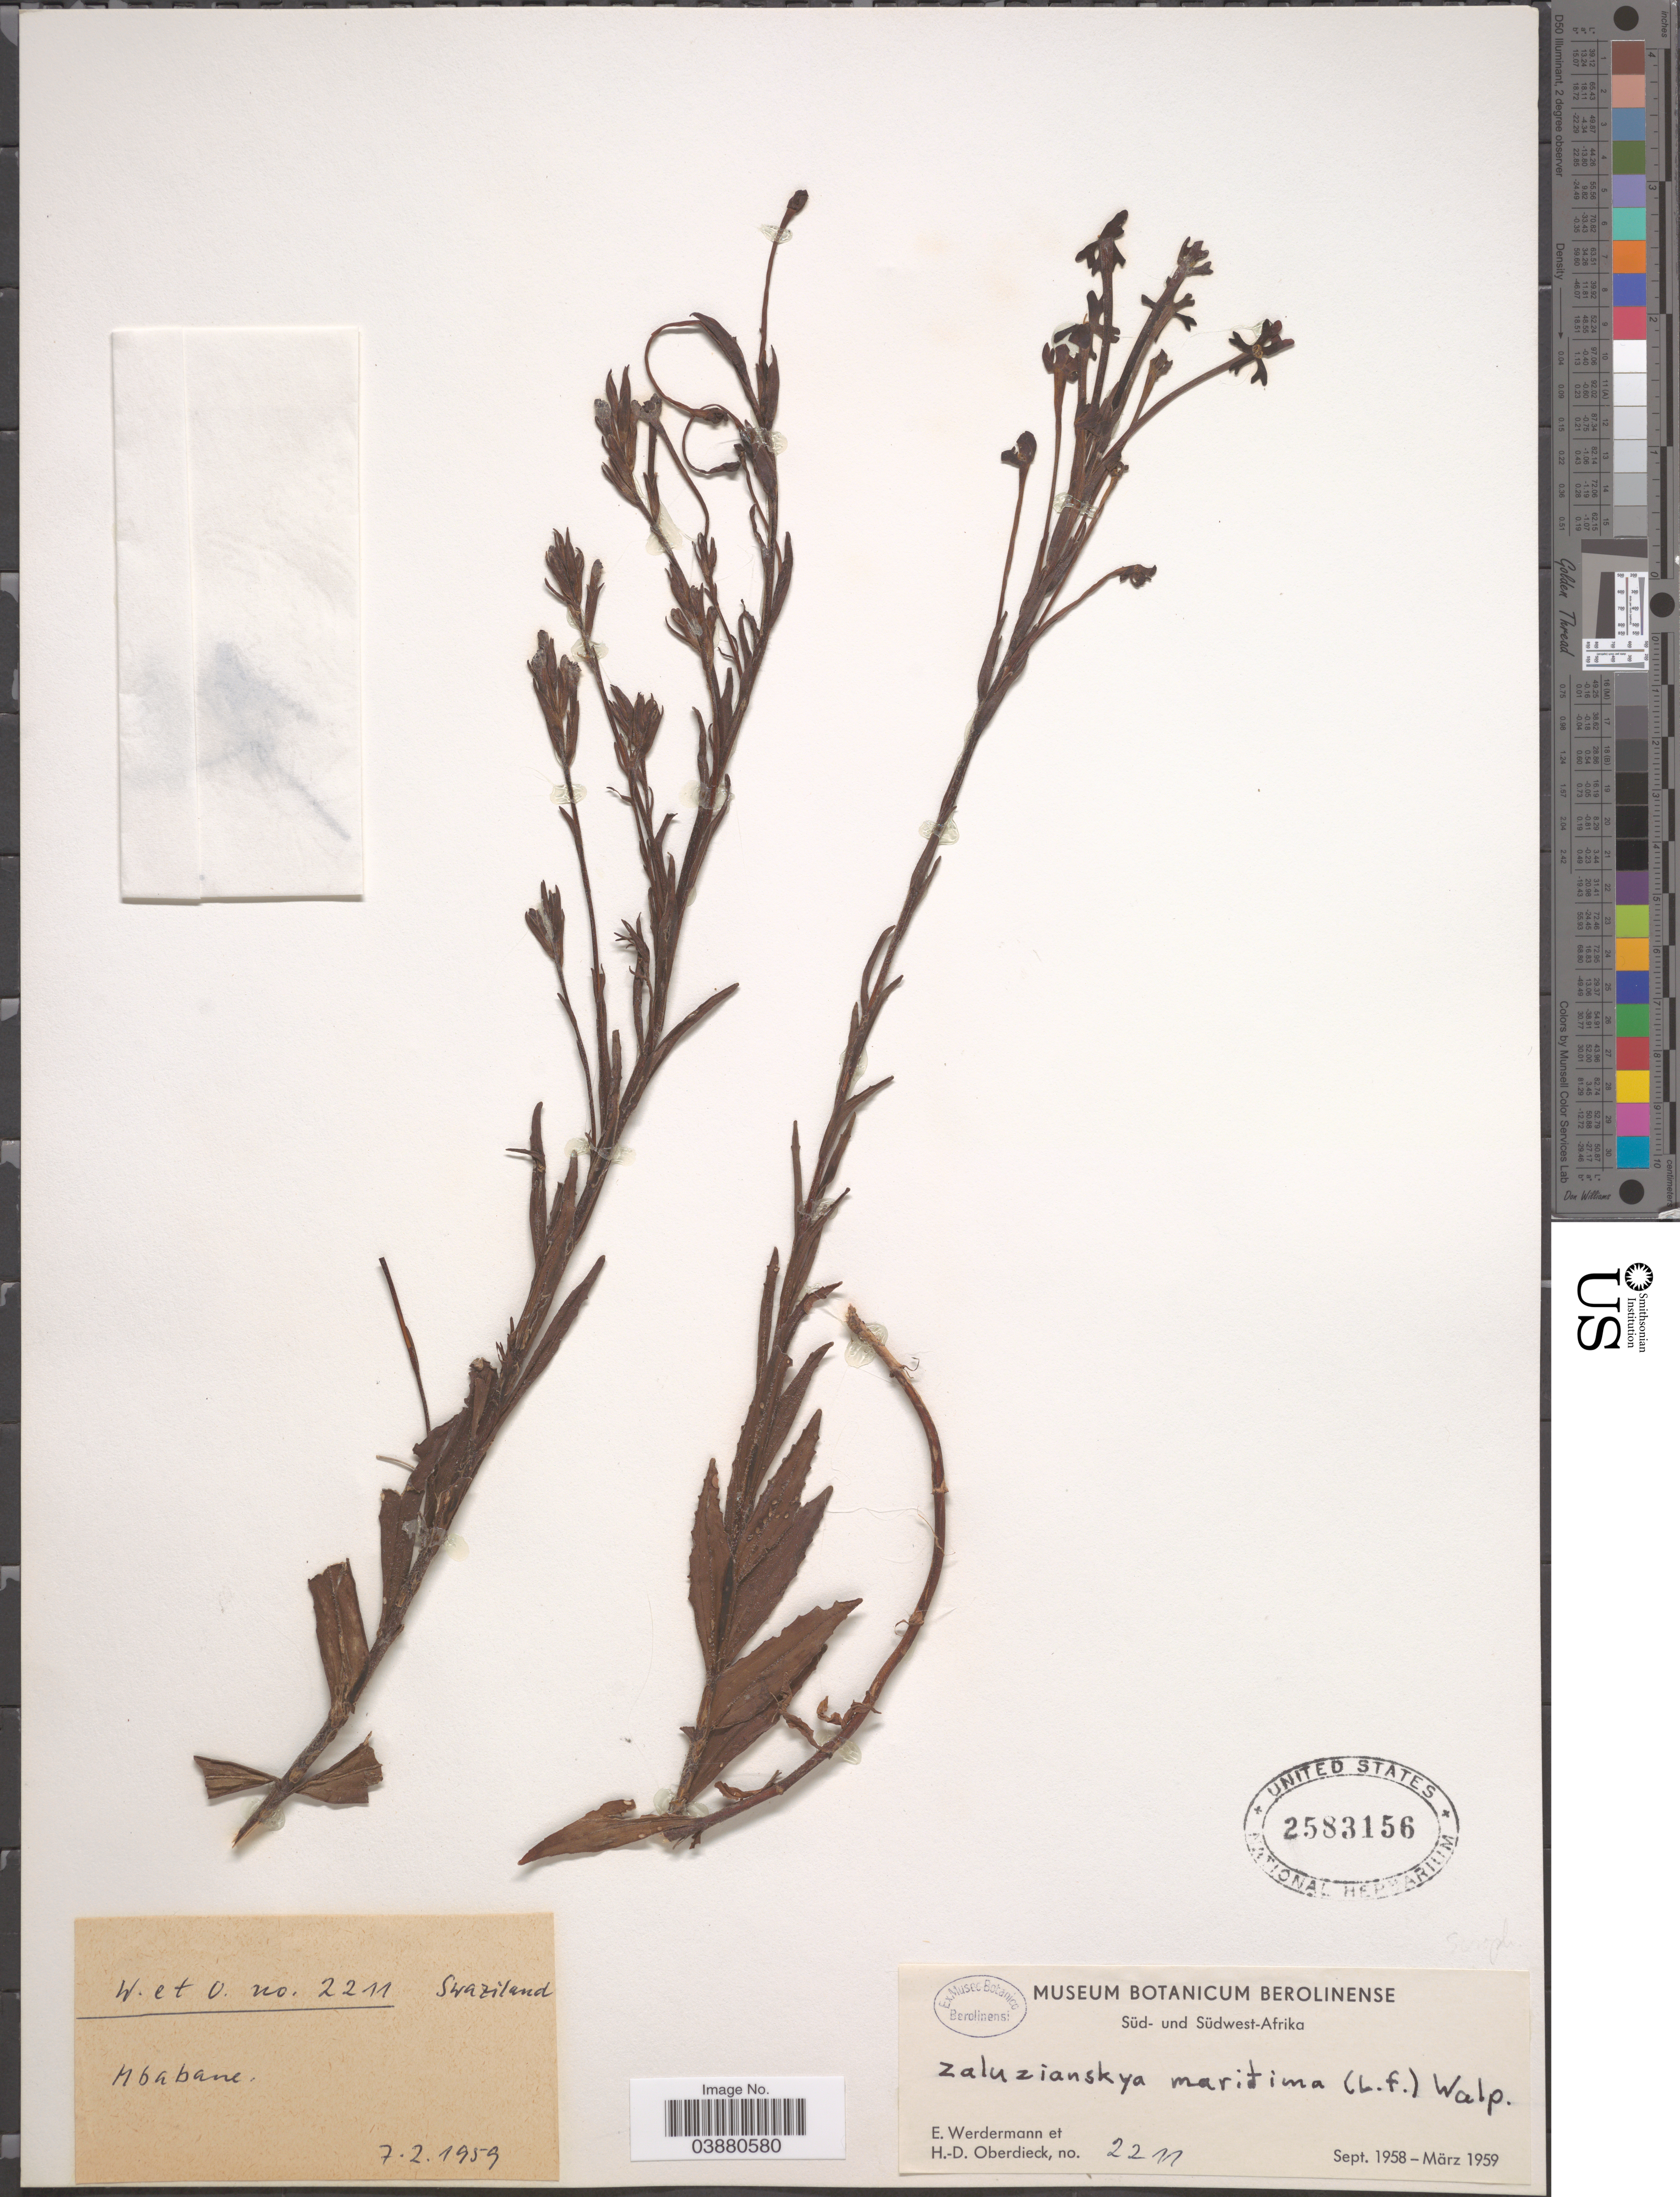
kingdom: Plantae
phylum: Tracheophyta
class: Magnoliopsida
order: Lamiales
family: Scrophulariaceae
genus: Zaluzianskya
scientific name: Zaluzianskya maritima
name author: (L. f.) Walp.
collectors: E. Werdermann & H. Oberdieck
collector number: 2211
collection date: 1959-02-07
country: Eswatini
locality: Mbabane.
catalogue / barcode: US 2583156